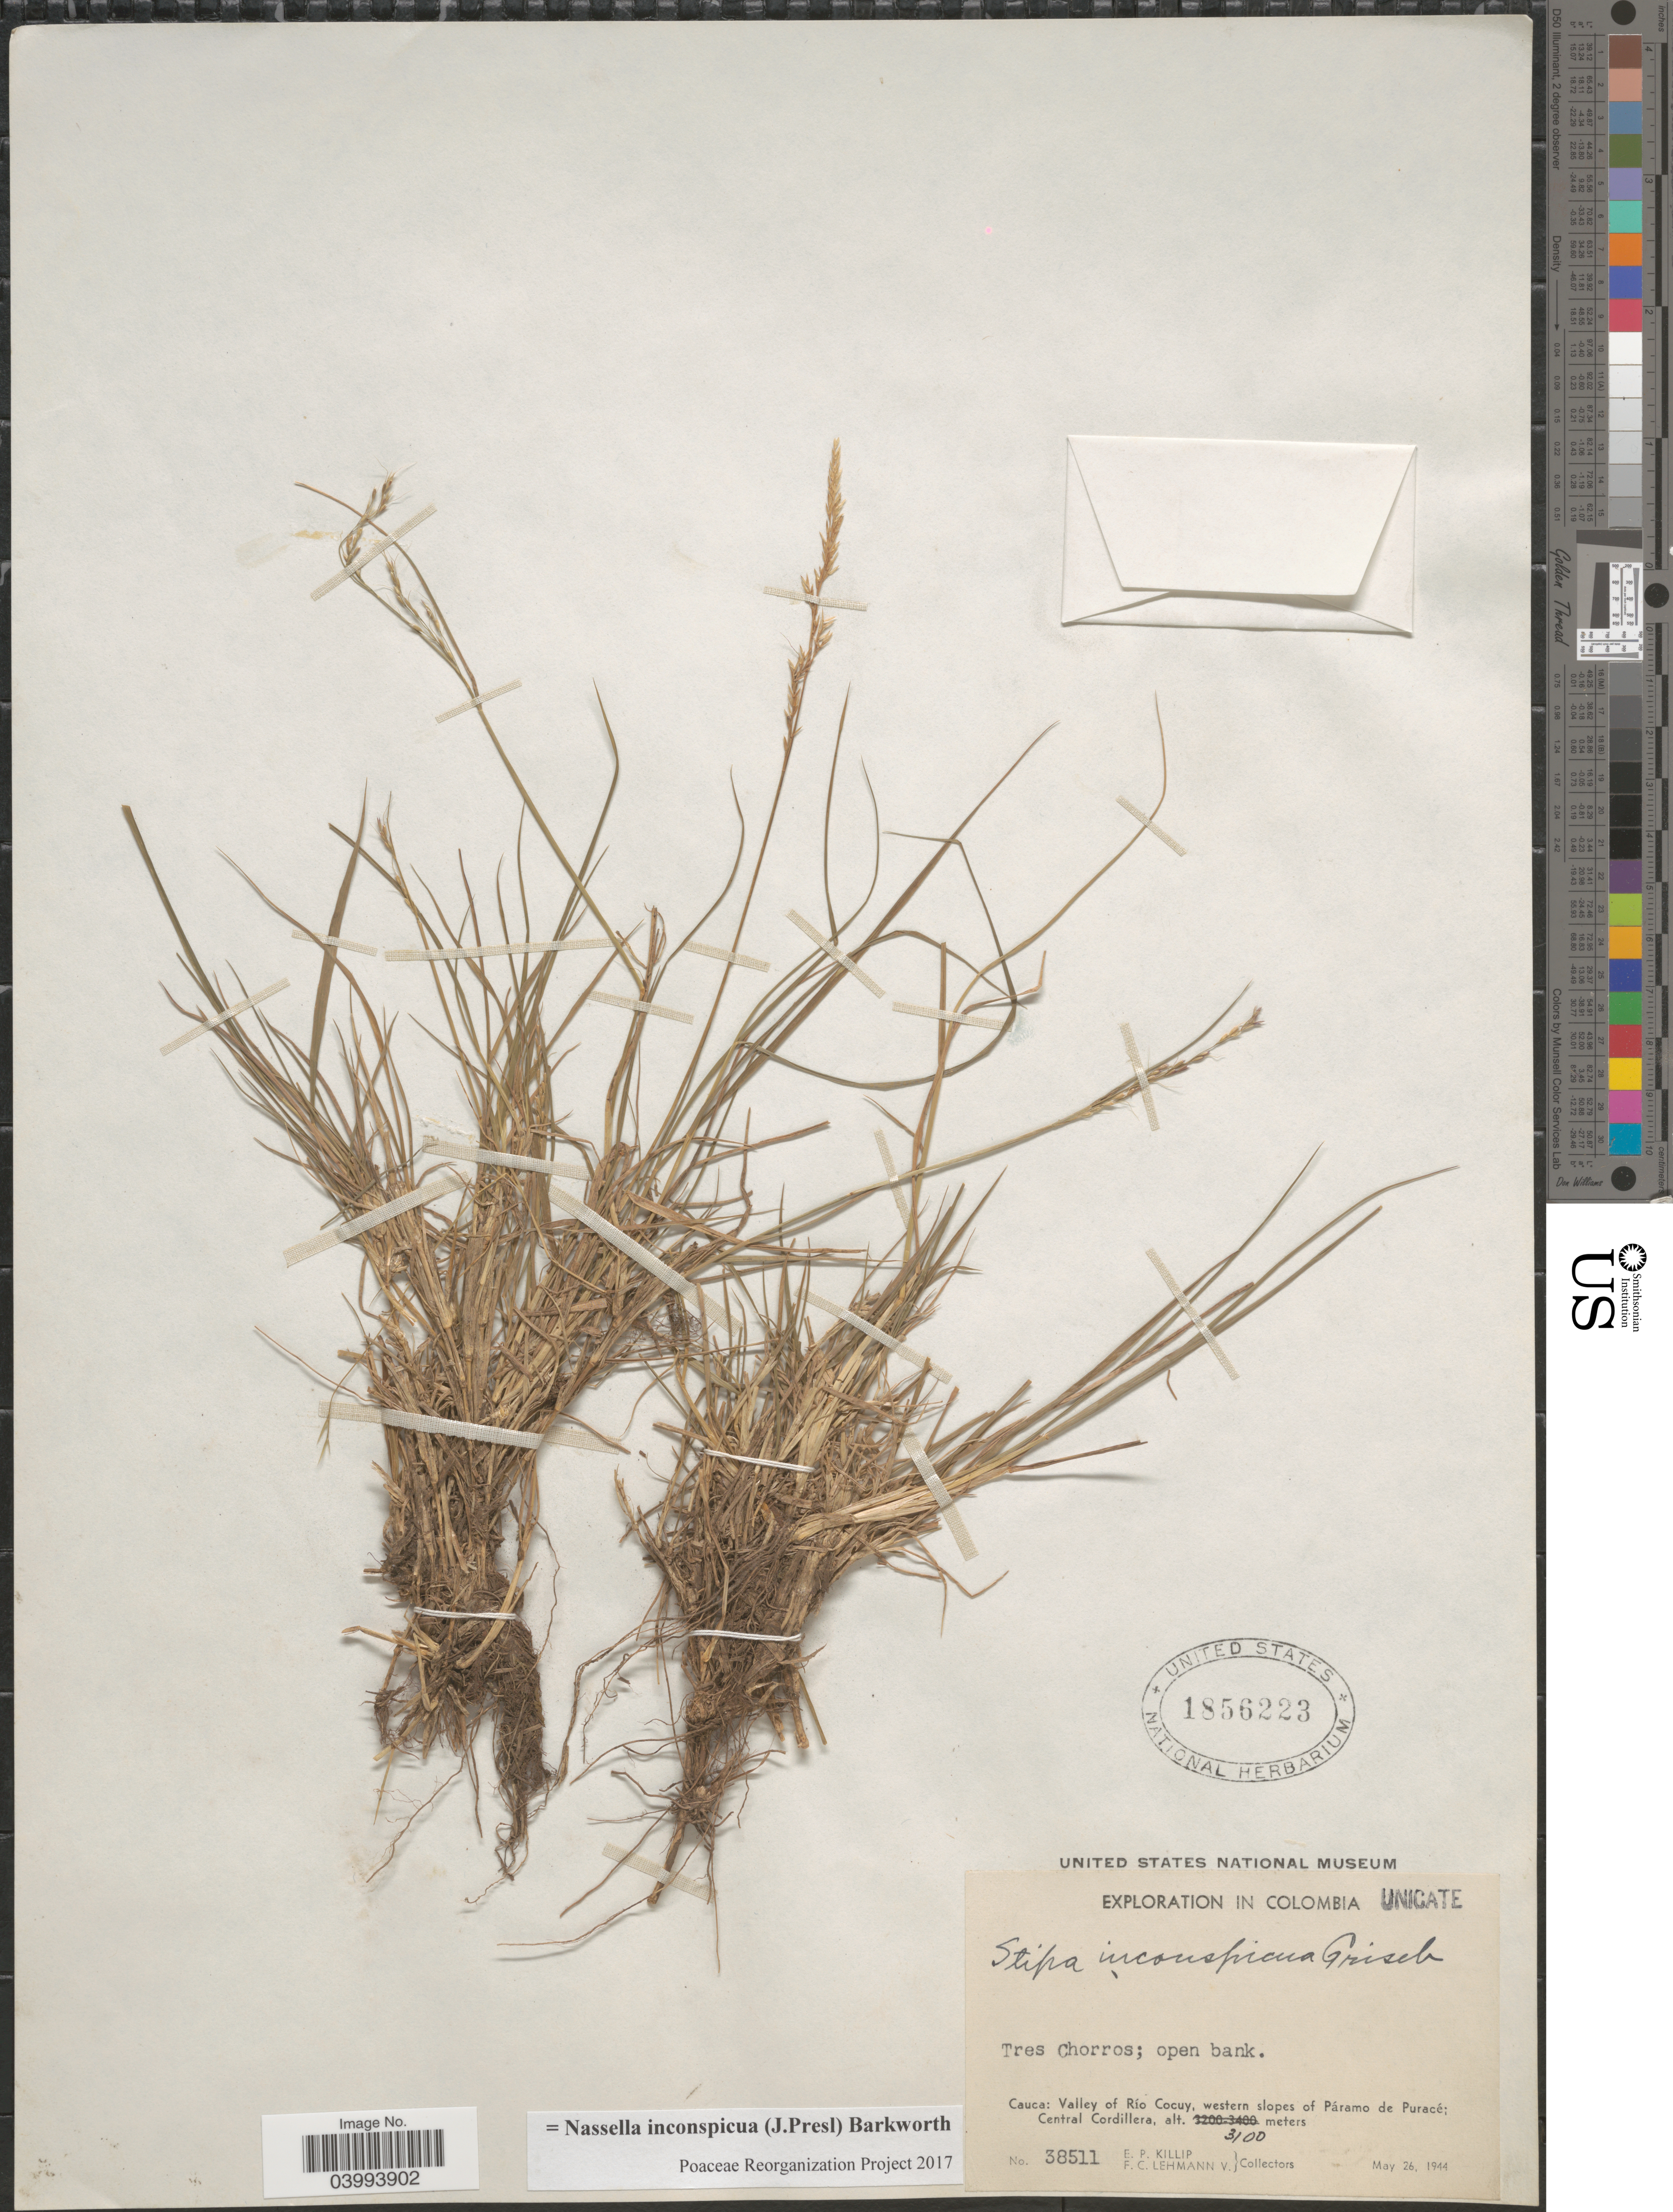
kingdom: Plantae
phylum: Tracheophyta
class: Liliopsida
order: Poales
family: Poaceae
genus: Nassella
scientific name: Nassella inconspicua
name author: (J. Presl) Barkworth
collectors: E. P. Killip & F. Lehmann v.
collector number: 38511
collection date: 1944-05-26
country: Colombia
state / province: Cauca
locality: Tres Chorros. Valley of Río Cocuy, western slopes of Páramo de Puracé; Central Cordillera.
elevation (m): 3100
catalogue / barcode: US 1856223